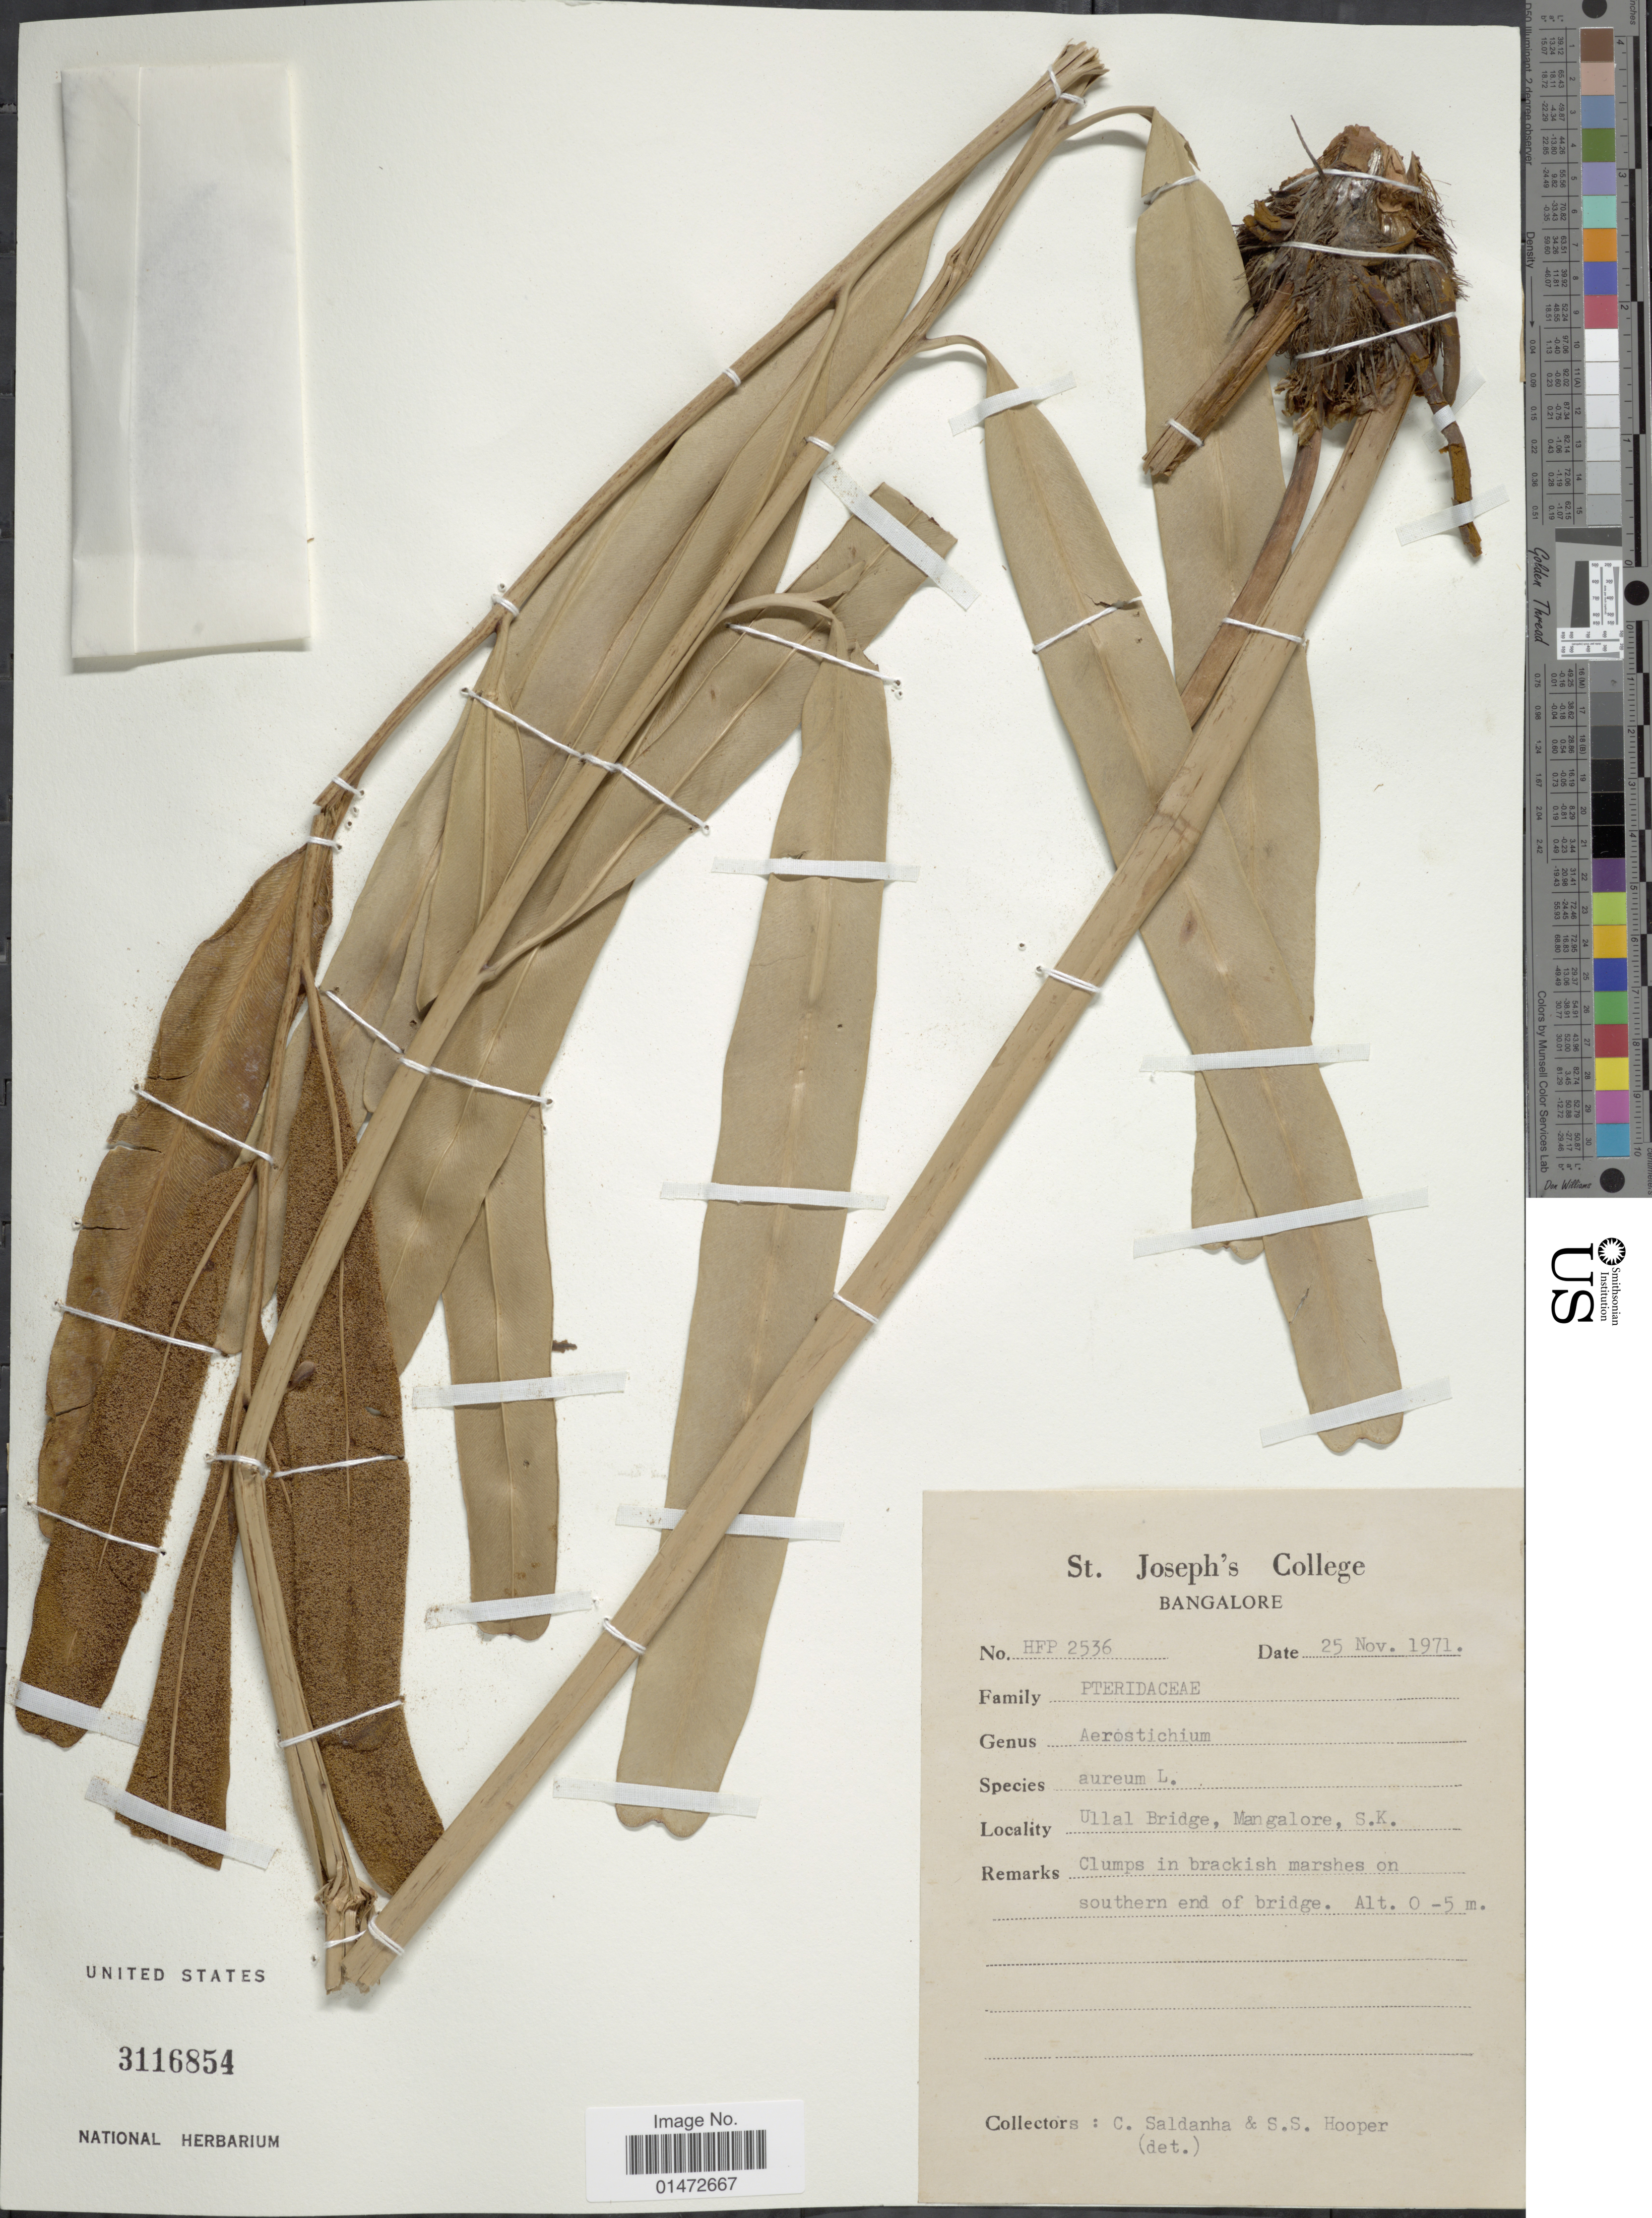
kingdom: Plantae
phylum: Tracheophyta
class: Polypodiopsida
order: Polypodiales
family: Pteridaceae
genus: Acrostichum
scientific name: Acrostichum aureum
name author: L.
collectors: C. Saldanha & S. S. Hooper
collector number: HFP 2536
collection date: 1971-11-25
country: India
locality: Bangalore. Ullal Bridge, Mangalore, S.K.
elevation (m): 0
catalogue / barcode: US 3116854